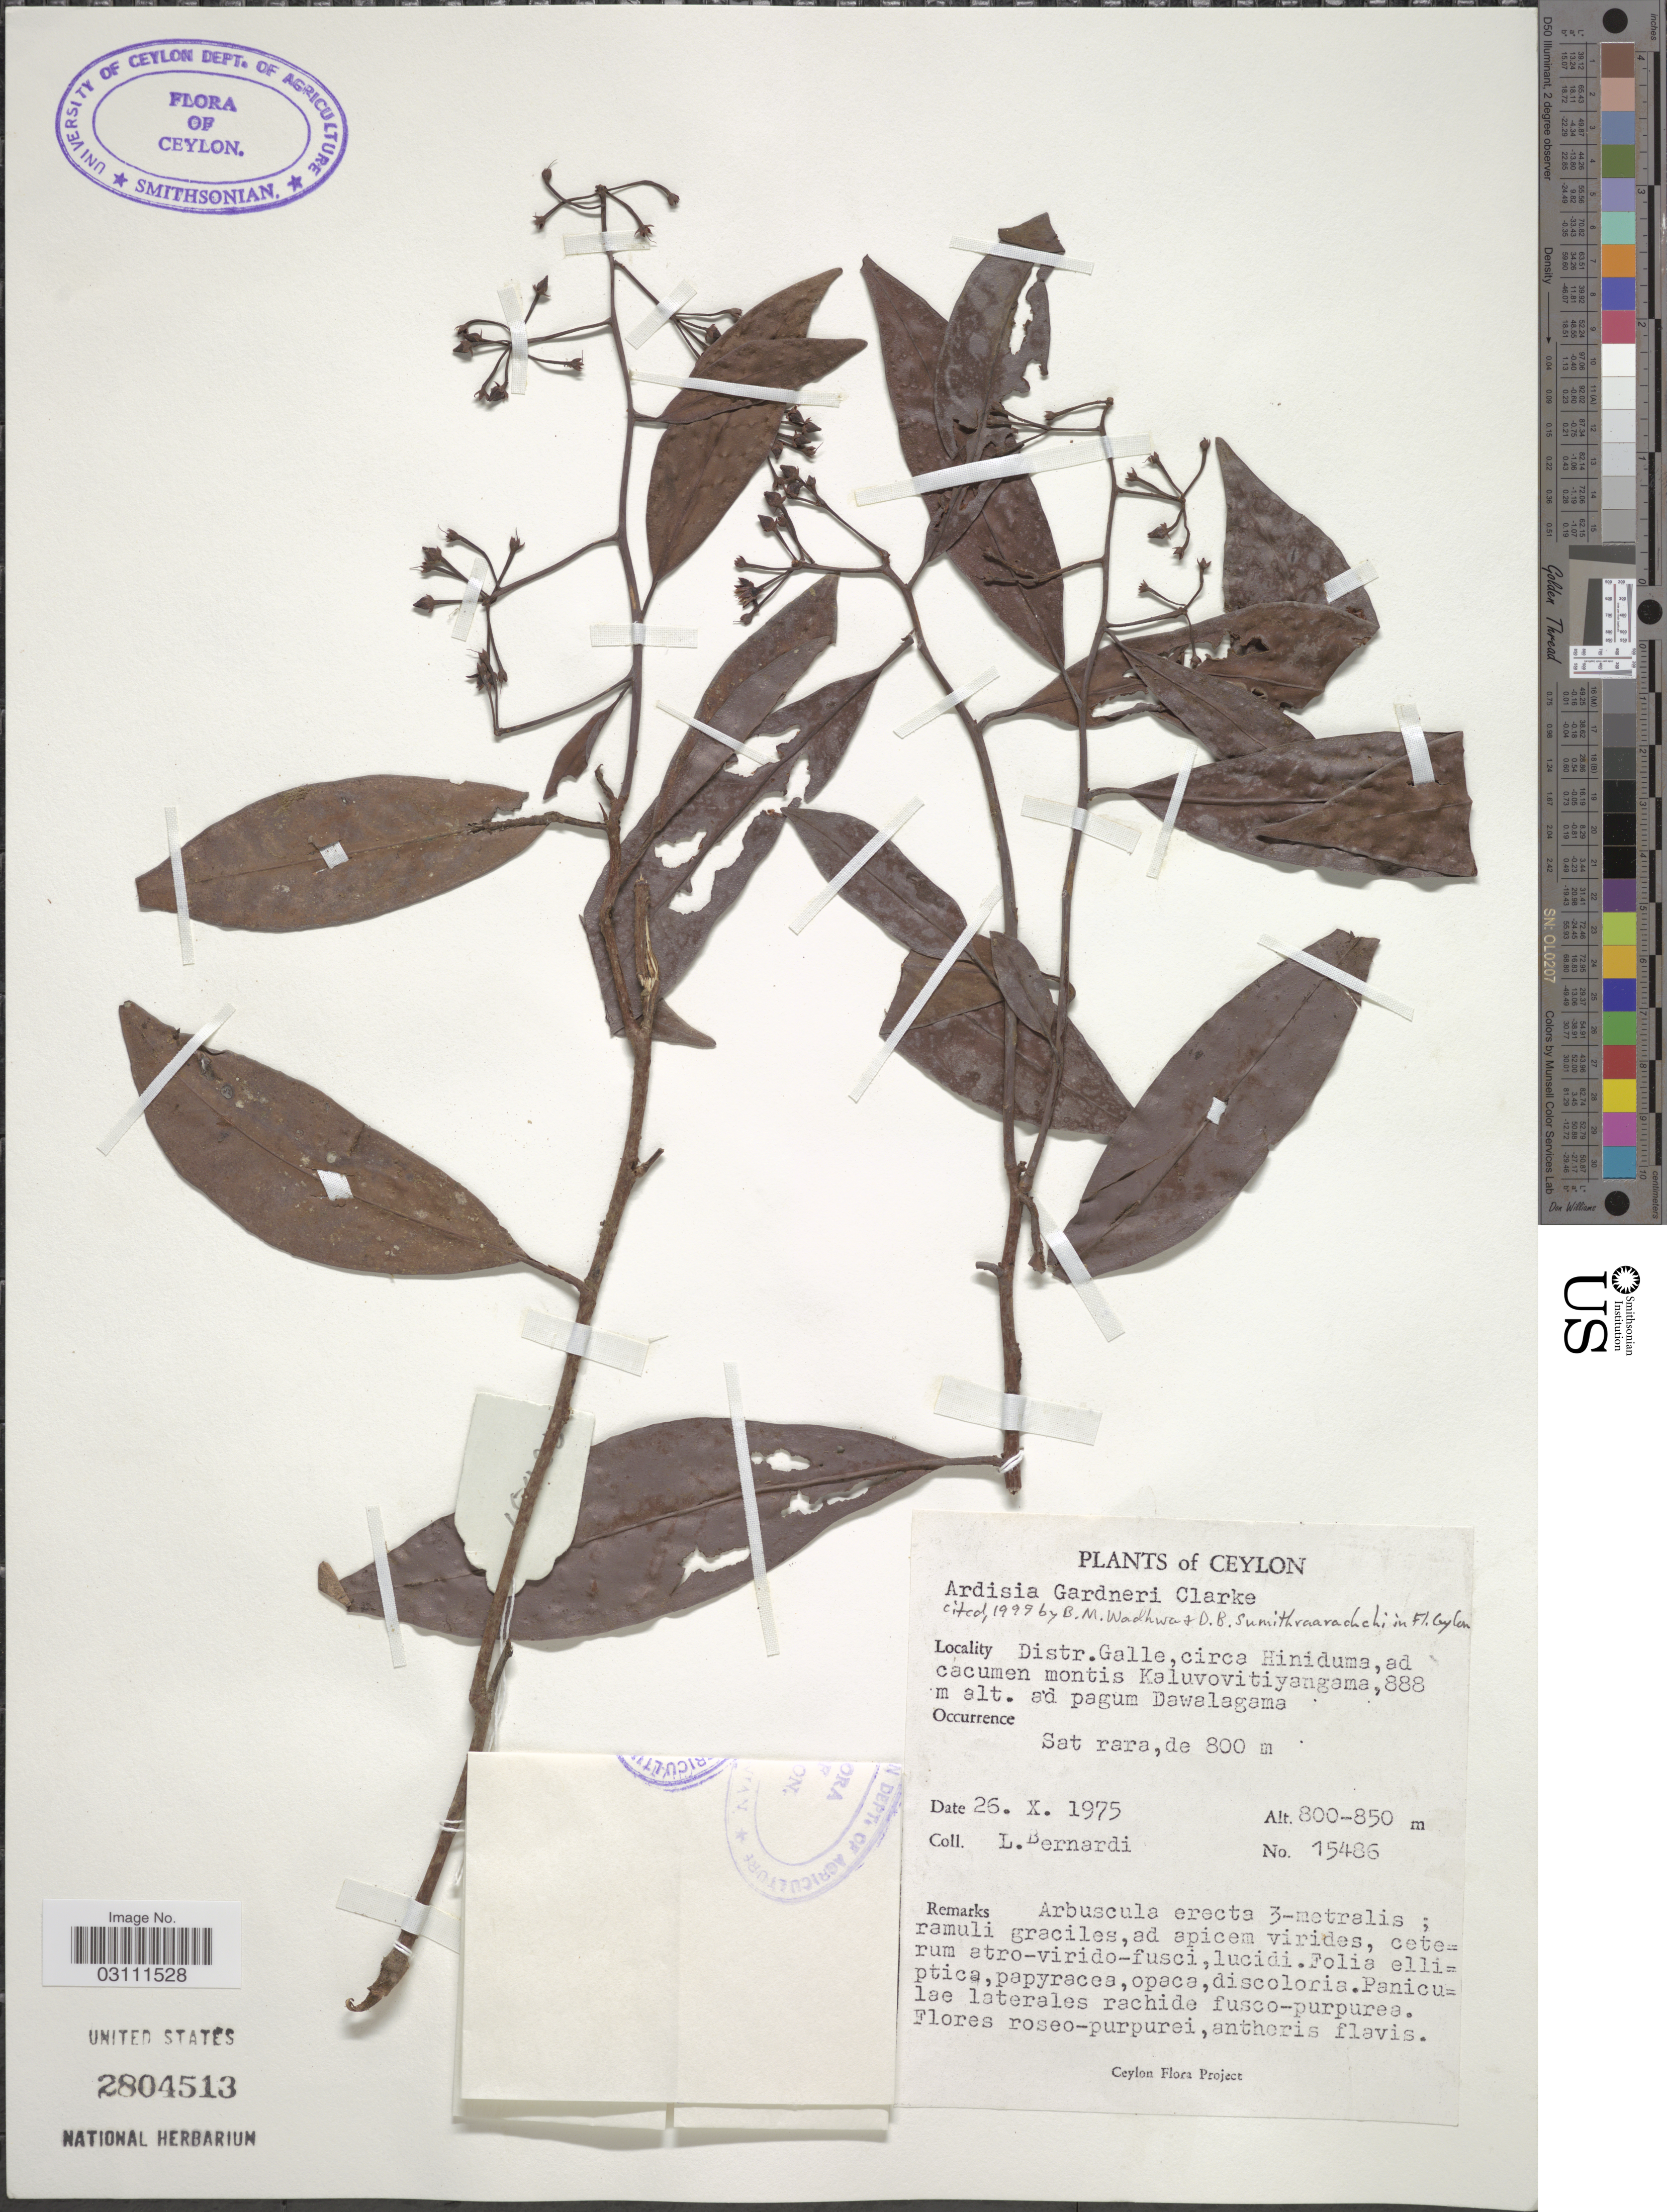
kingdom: Plantae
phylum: Tracheophyta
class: Magnoliopsida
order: Ericales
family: Primulaceae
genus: Ardisia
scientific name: Ardisia gardneri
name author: C.B. Clarke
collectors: L. Bernardi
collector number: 15486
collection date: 1975-10-26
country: Sri Lanka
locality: Ceylon, Distr. Galle, circa Hiniduma, ad cacumen montis Kaluvovivtiyangama, ad pagum Dawalagama.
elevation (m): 800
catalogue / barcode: US 2804513